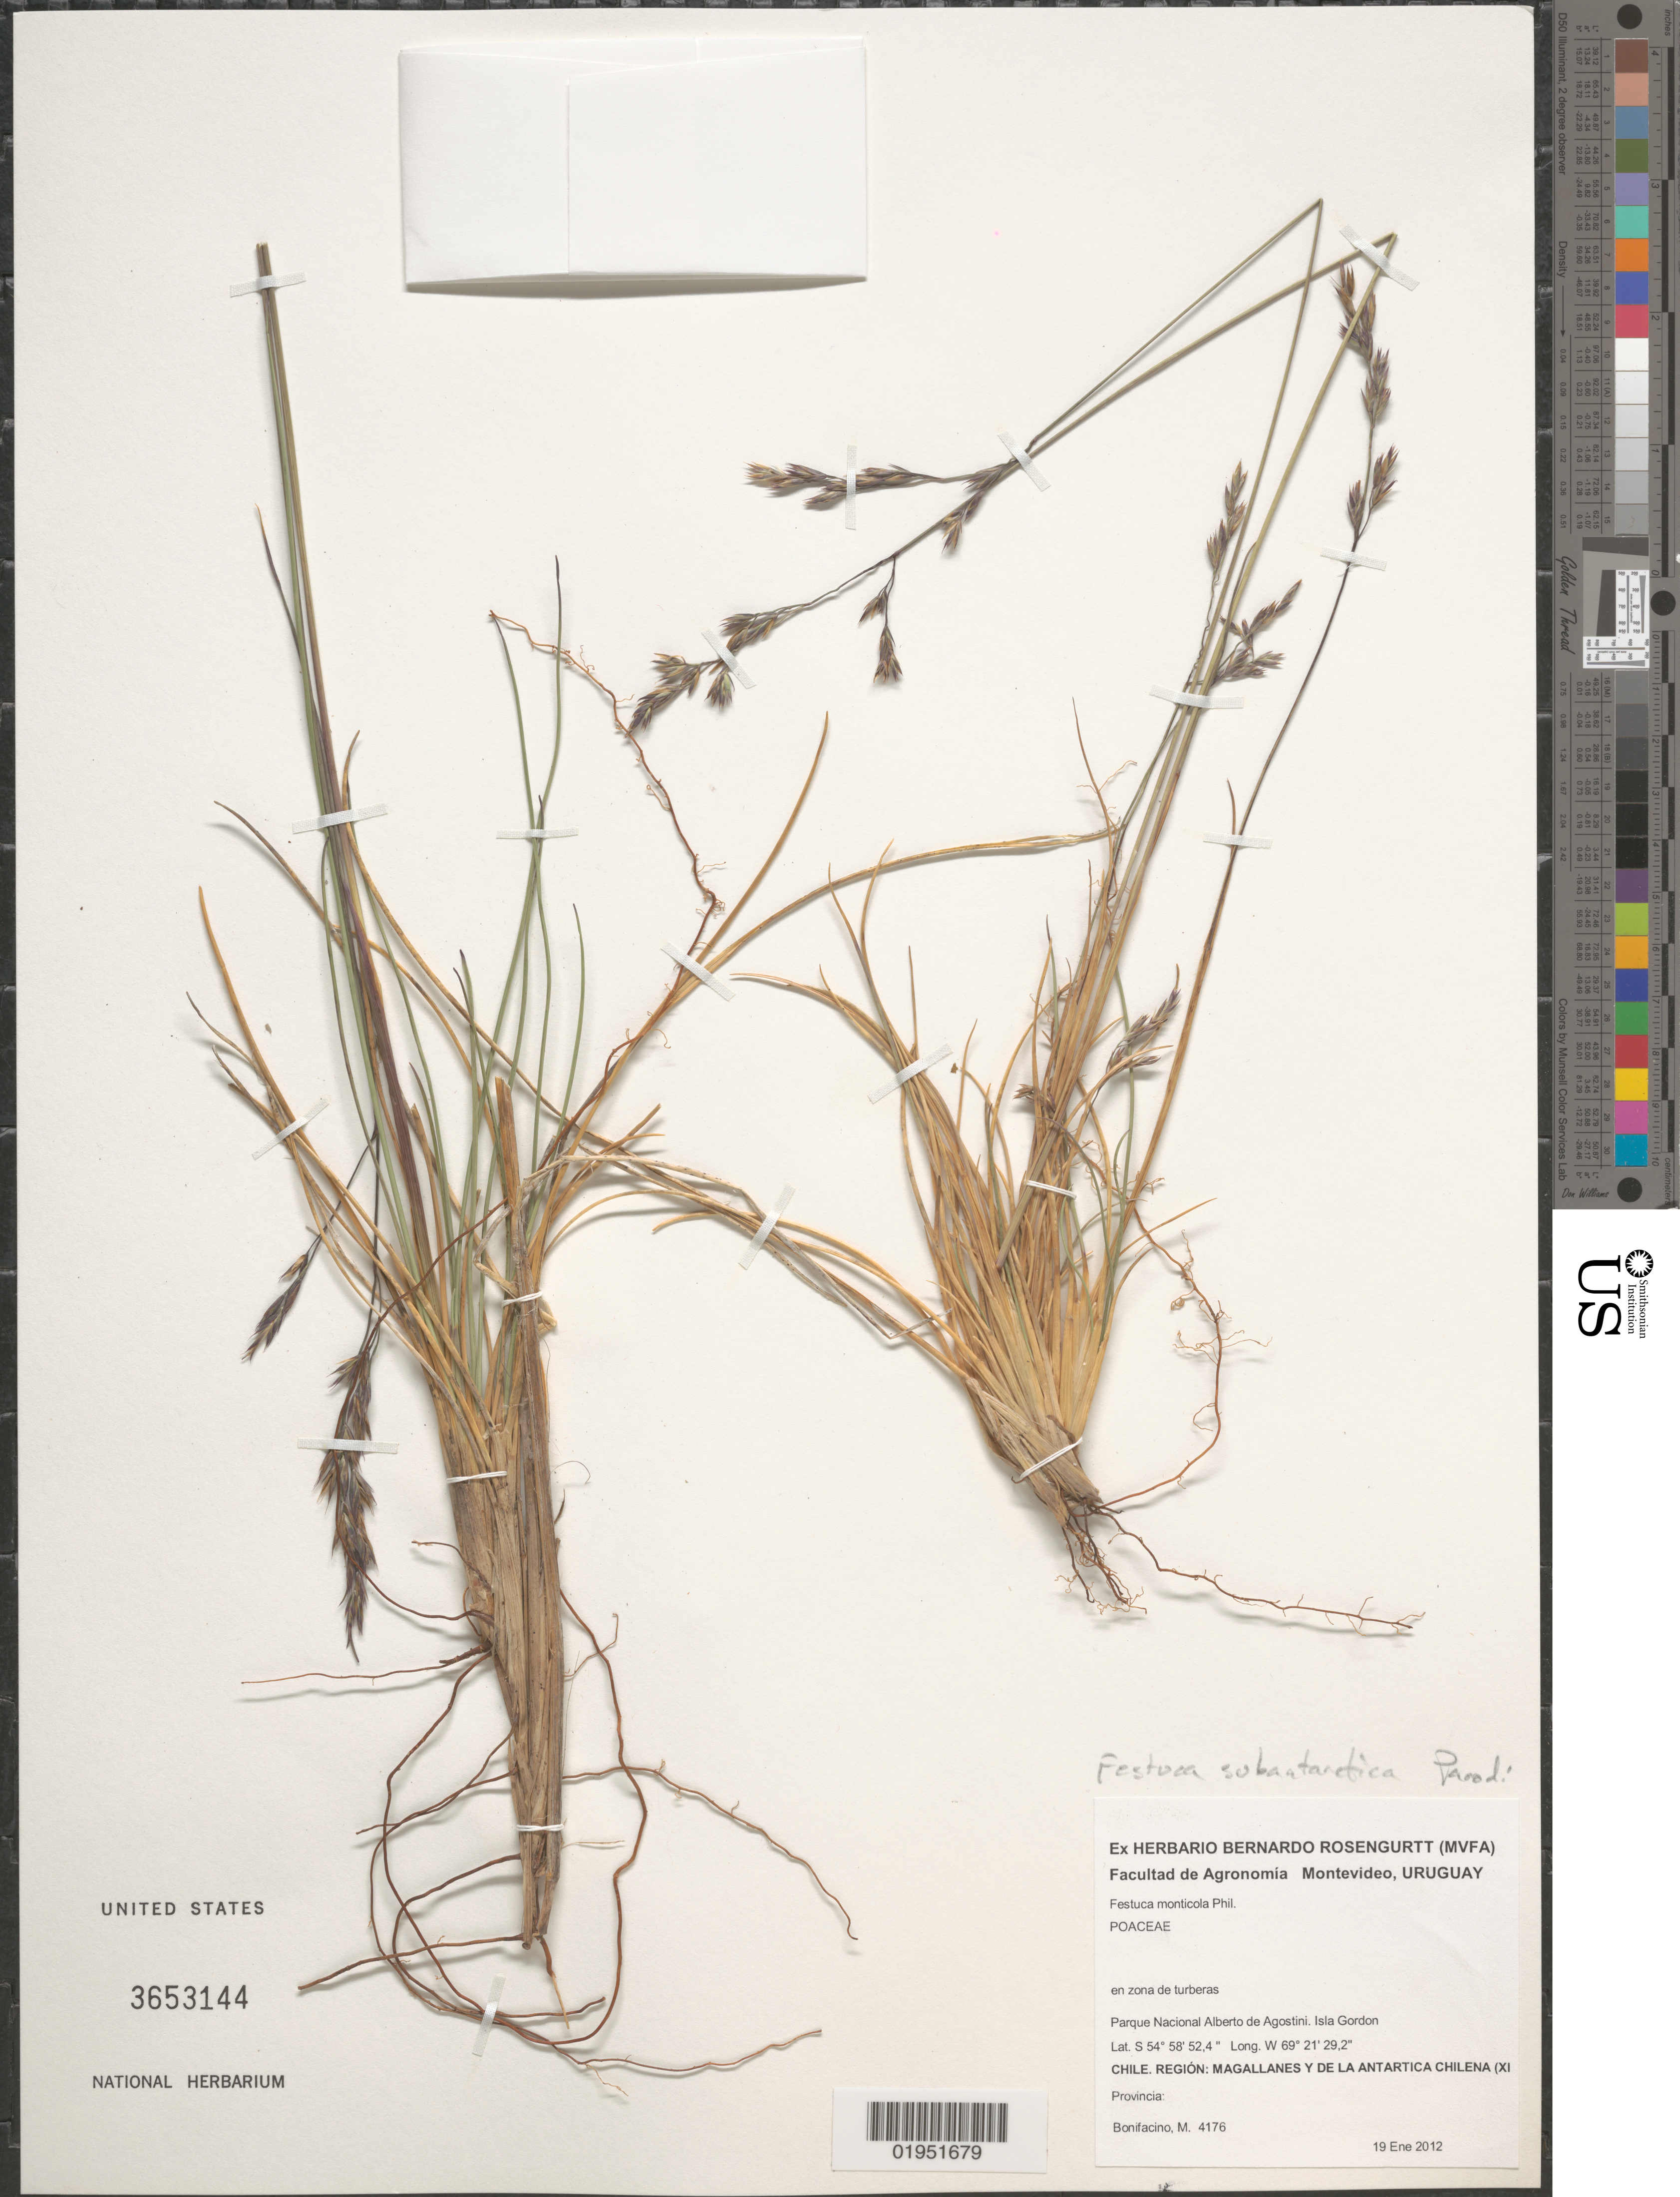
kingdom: Plantae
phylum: Tracheophyta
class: Liliopsida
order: Poales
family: Poaceae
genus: Festuca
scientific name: Festuca subantarctica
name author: Parodi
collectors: M. Bonifacino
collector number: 4176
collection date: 2012-01-19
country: Chile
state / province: Magallanes y de la Antártica Chilena (XII)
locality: Parque Nacional Alberto de Agostini. Isla Gordon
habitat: en zona turberas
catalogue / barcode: US 3653144